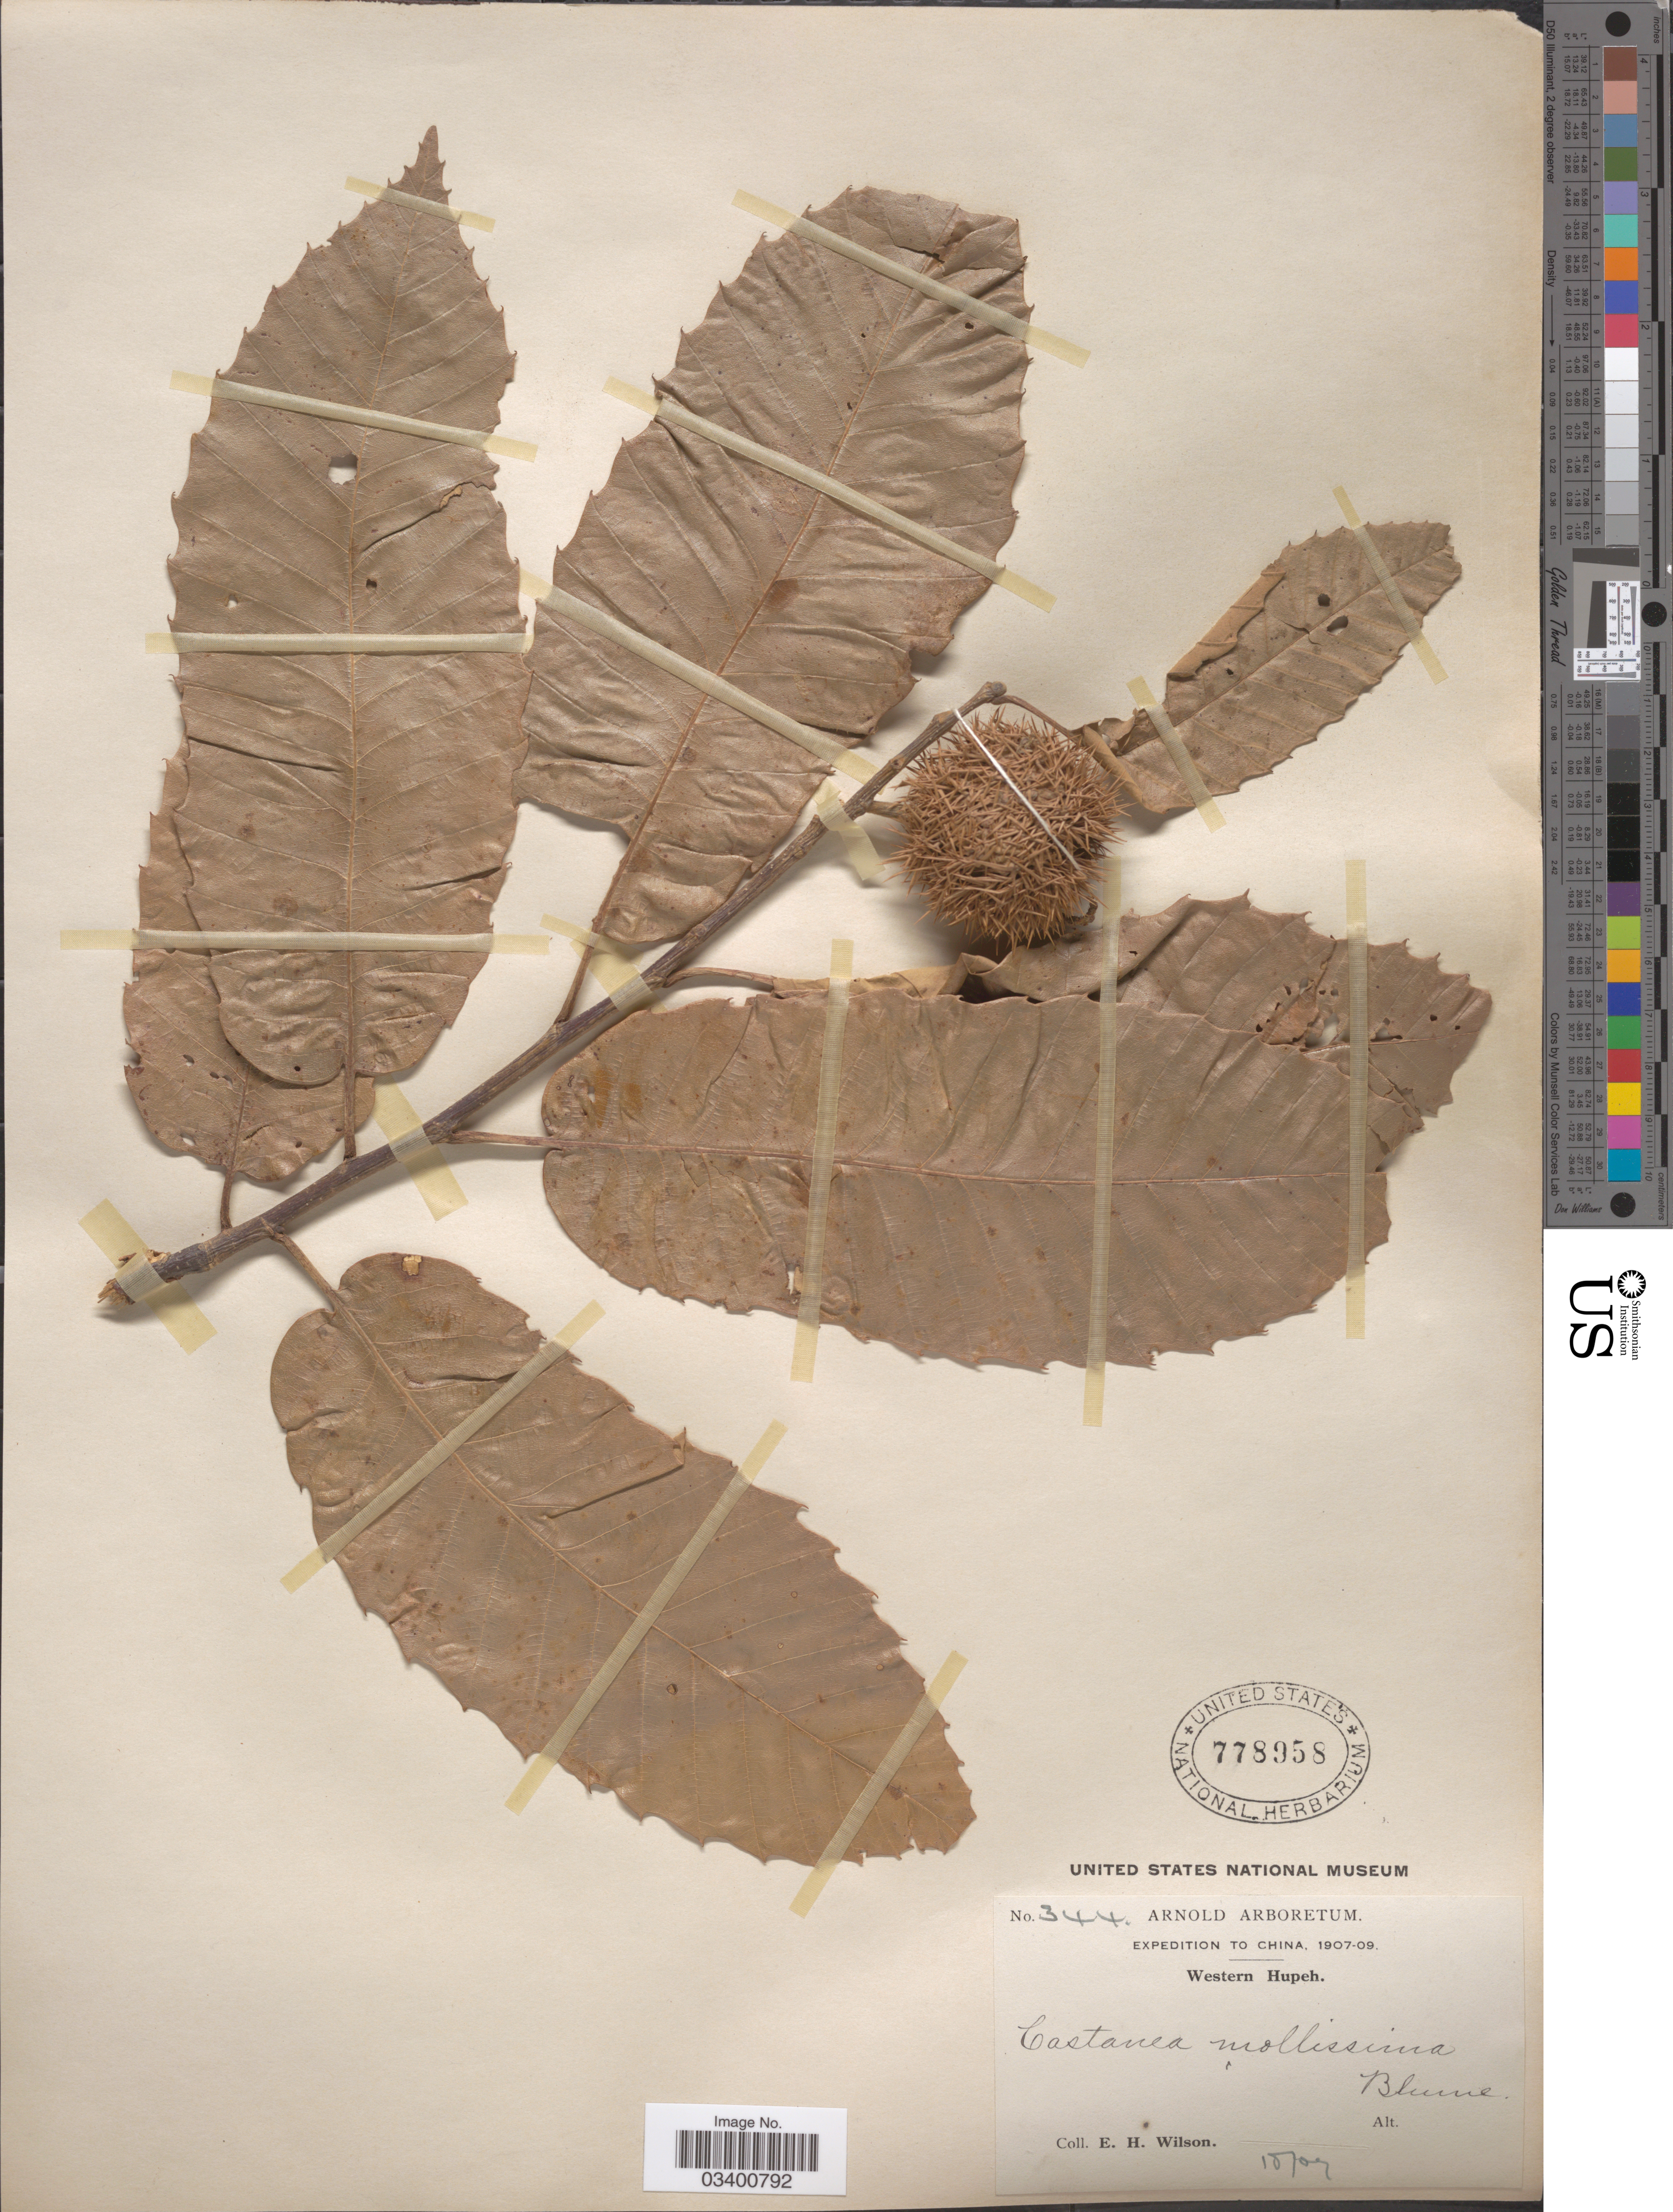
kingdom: Plantae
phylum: Tracheophyta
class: Magnoliopsida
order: Fagales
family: Fagaceae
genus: Castanea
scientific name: Castanea mollissima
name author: Blume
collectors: E. Wilson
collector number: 344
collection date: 1907-10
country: China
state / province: Hubei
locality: Western Hupeh.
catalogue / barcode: US 778958